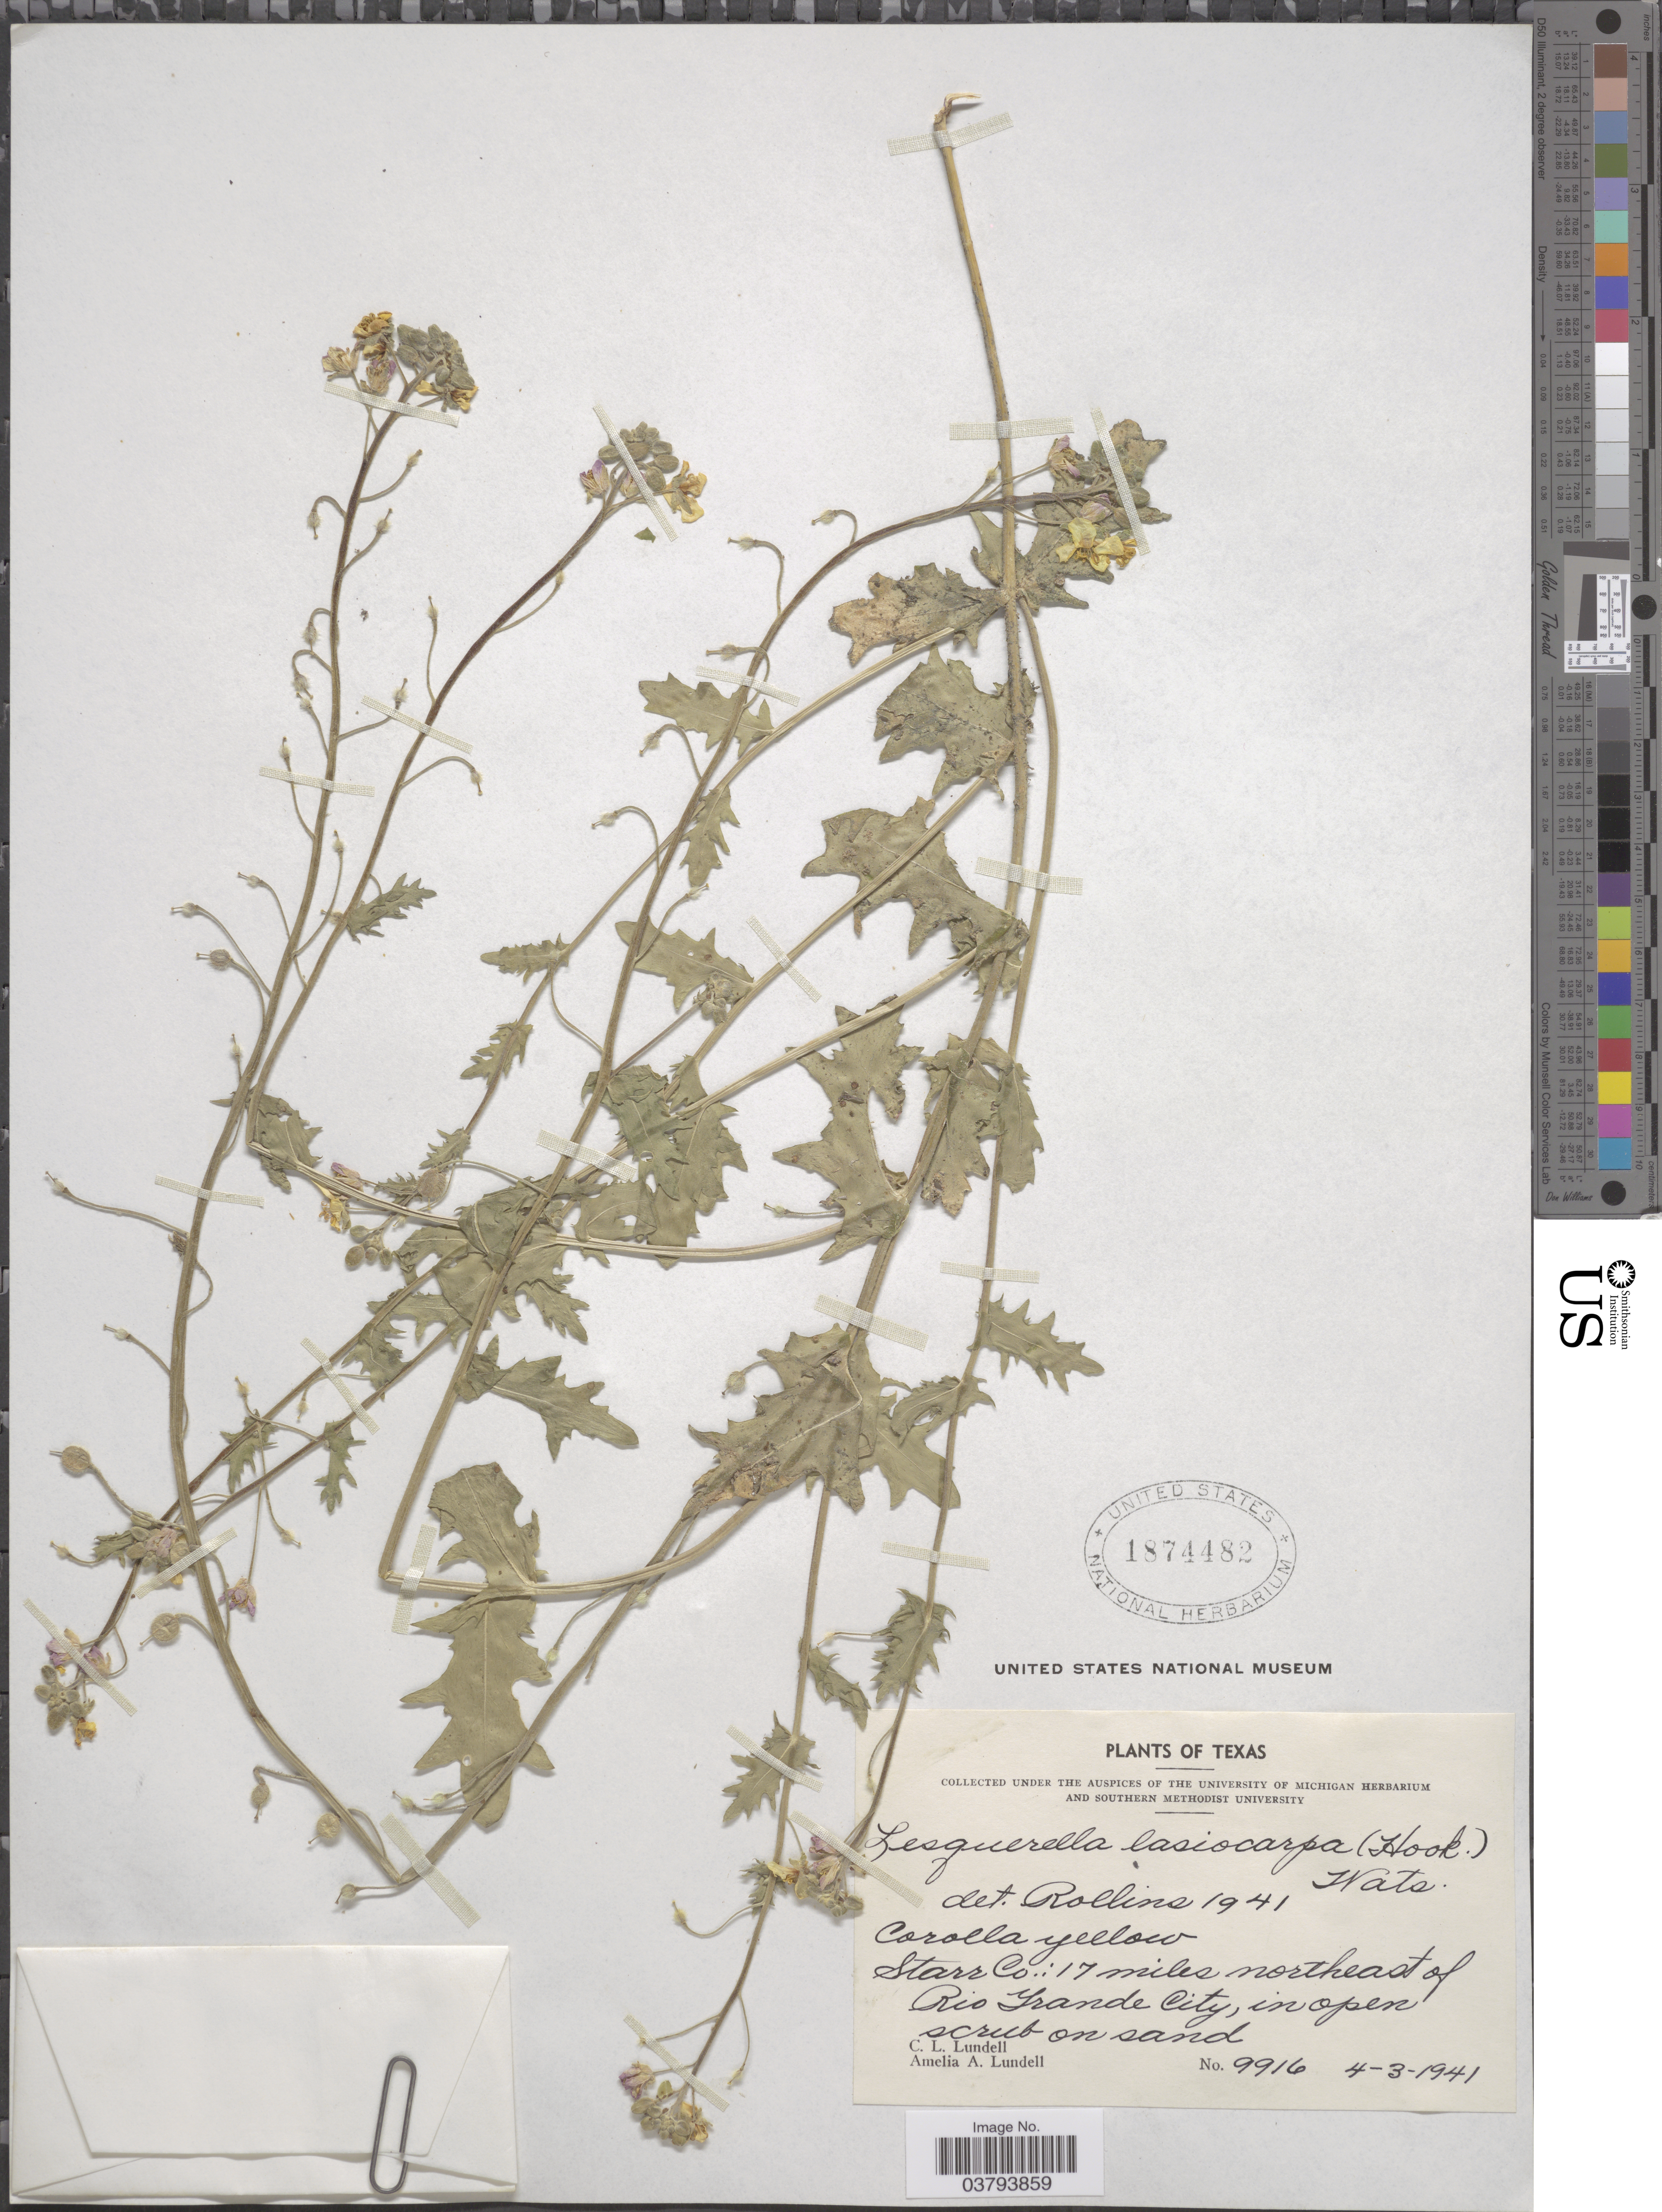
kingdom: Plantae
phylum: Tracheophyta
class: Magnoliopsida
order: Brassicales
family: Brassicaceae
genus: Lesquerella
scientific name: Lesquerella lasiocarpa subsp. lasiocarpa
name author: S. Watson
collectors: C. L. Lundell & A. A. Lundell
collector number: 9916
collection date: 1941-04-03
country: United States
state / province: Texas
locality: Starr Co.: 17 miles northeast of Rio Grande City, in open scrub on sand.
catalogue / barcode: US 1874482